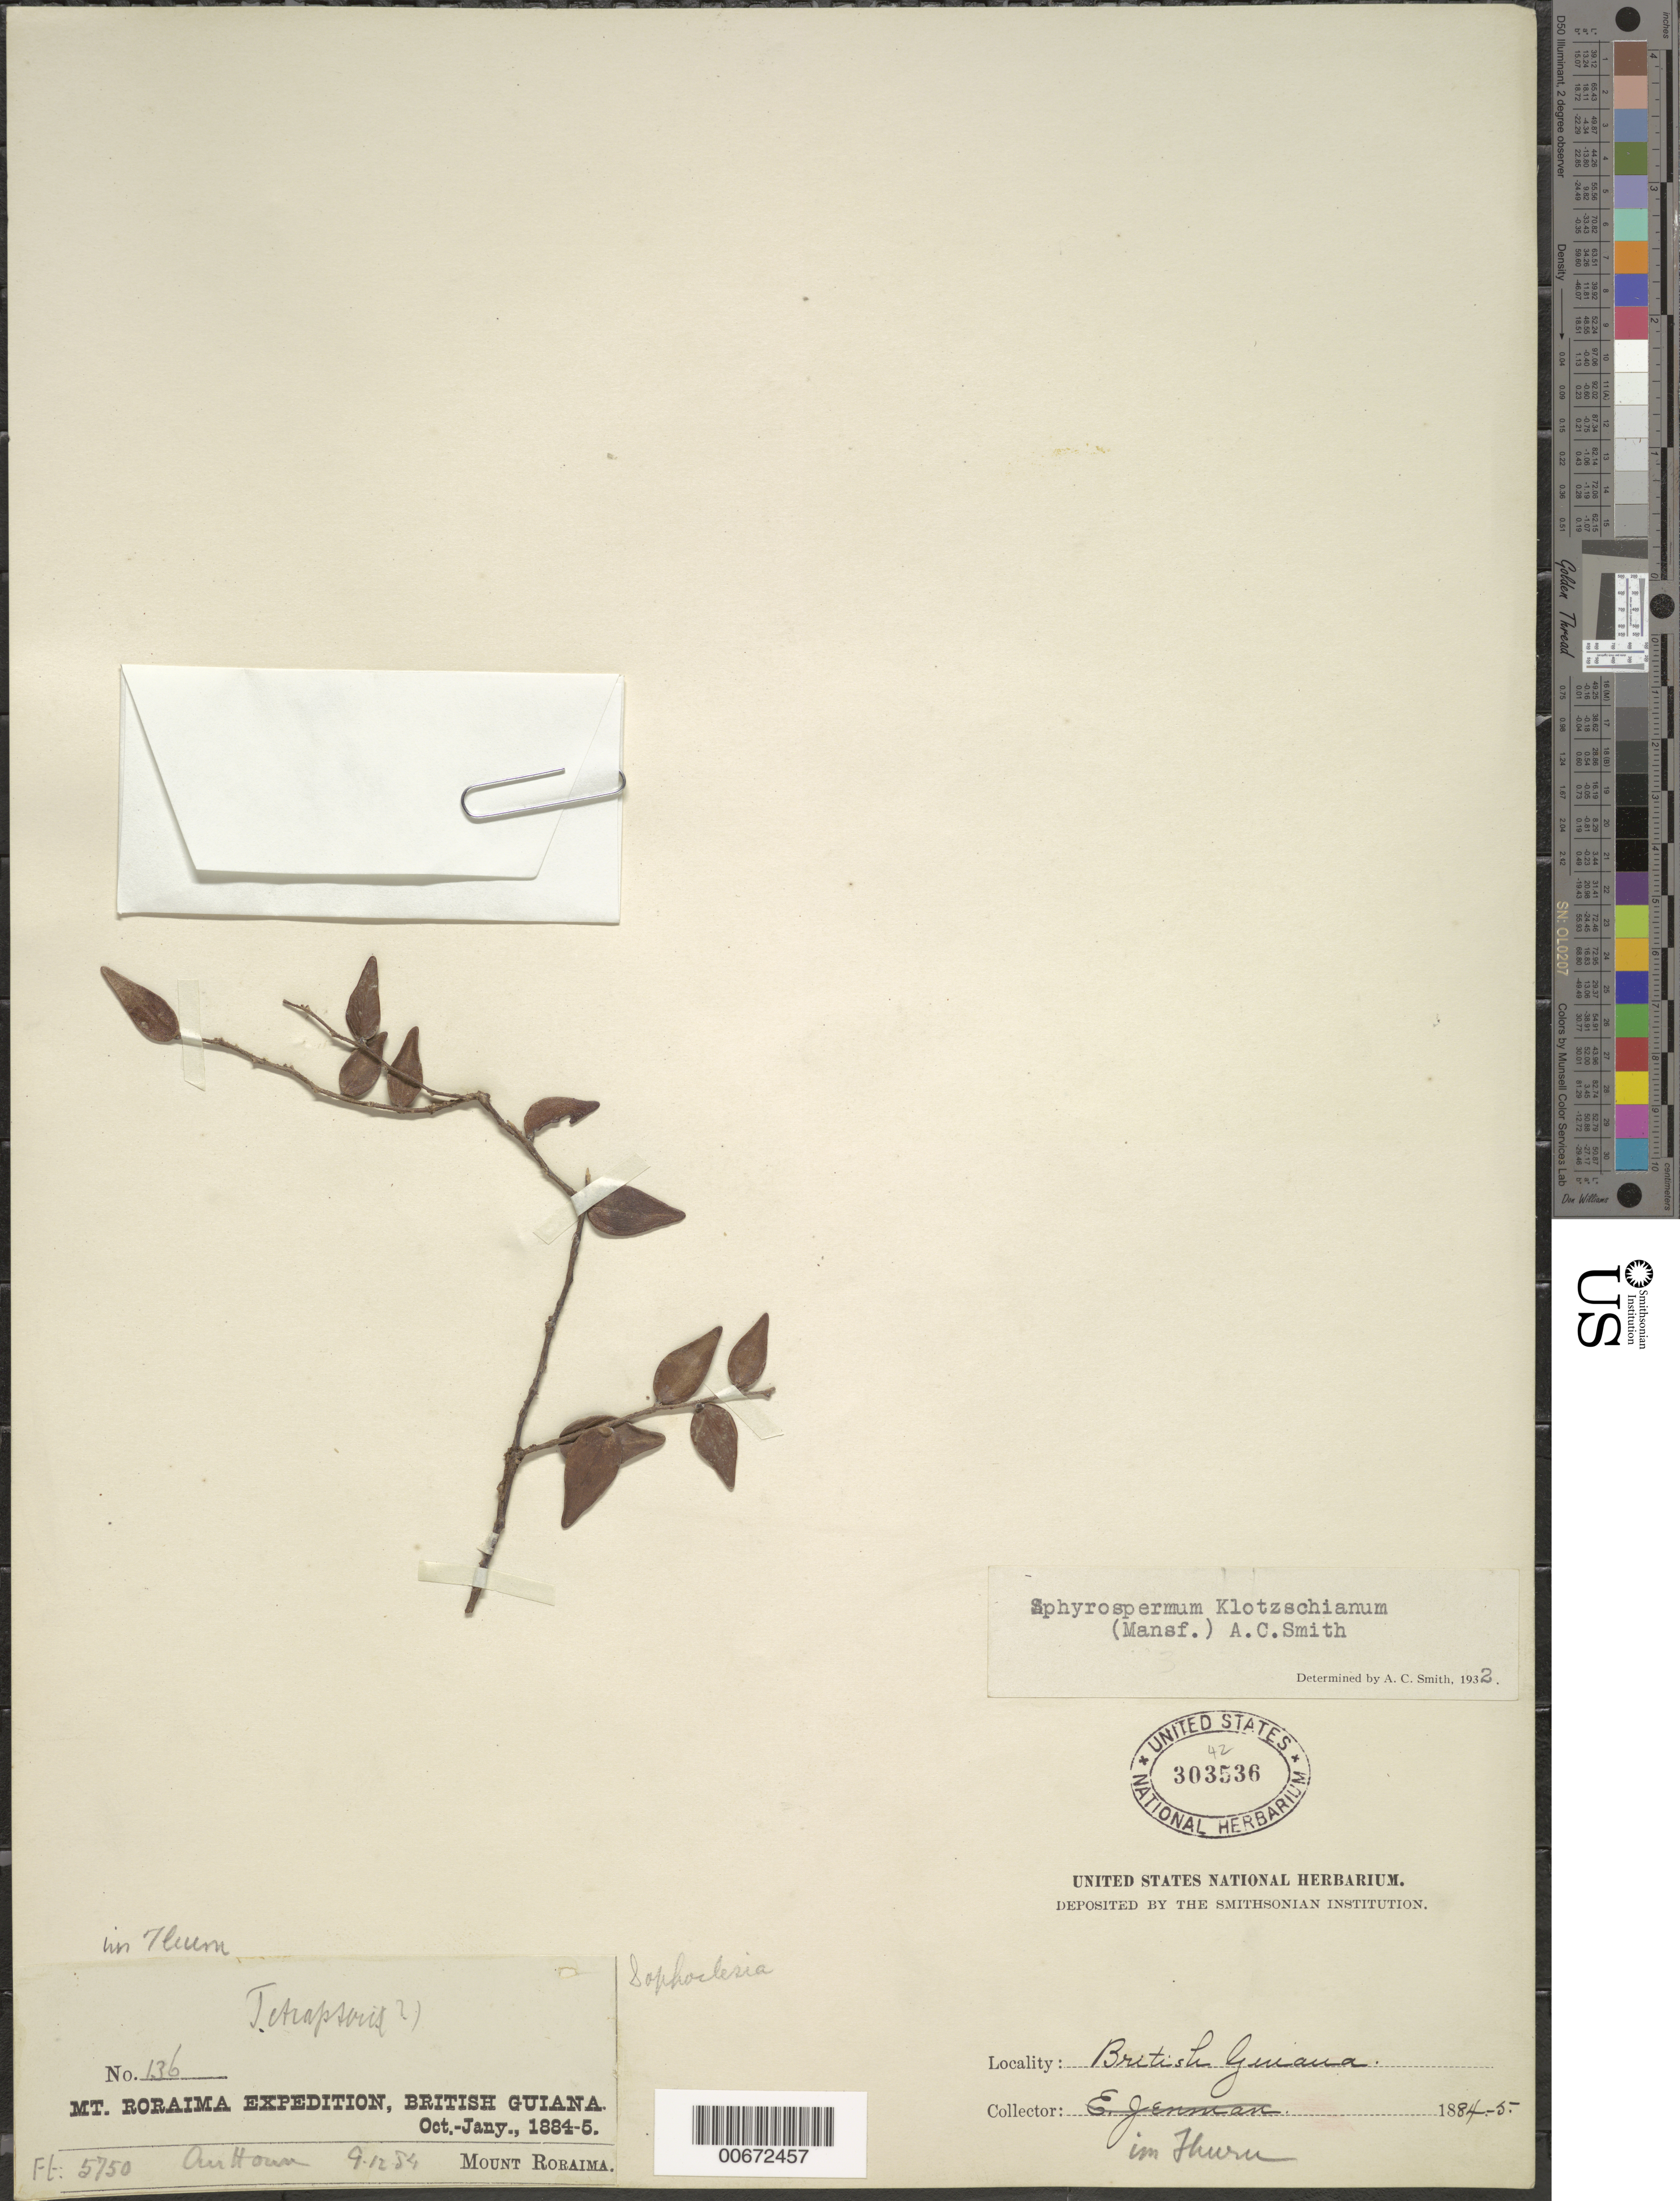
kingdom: Plantae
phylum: Tracheophyta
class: Magnoliopsida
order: Ericales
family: Ericaceae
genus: Sphyrospermum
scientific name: Sphyrospermum klotzschianum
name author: (Mansf.) A.C. Sm.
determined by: Smith, A. C.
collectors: E. F. im Thurn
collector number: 136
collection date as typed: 9 December 1884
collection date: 1884-12-09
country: Guyana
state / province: Cuyuni-Mazaruni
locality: Mt. Roraima, "Our House"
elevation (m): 1753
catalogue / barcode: US 303536